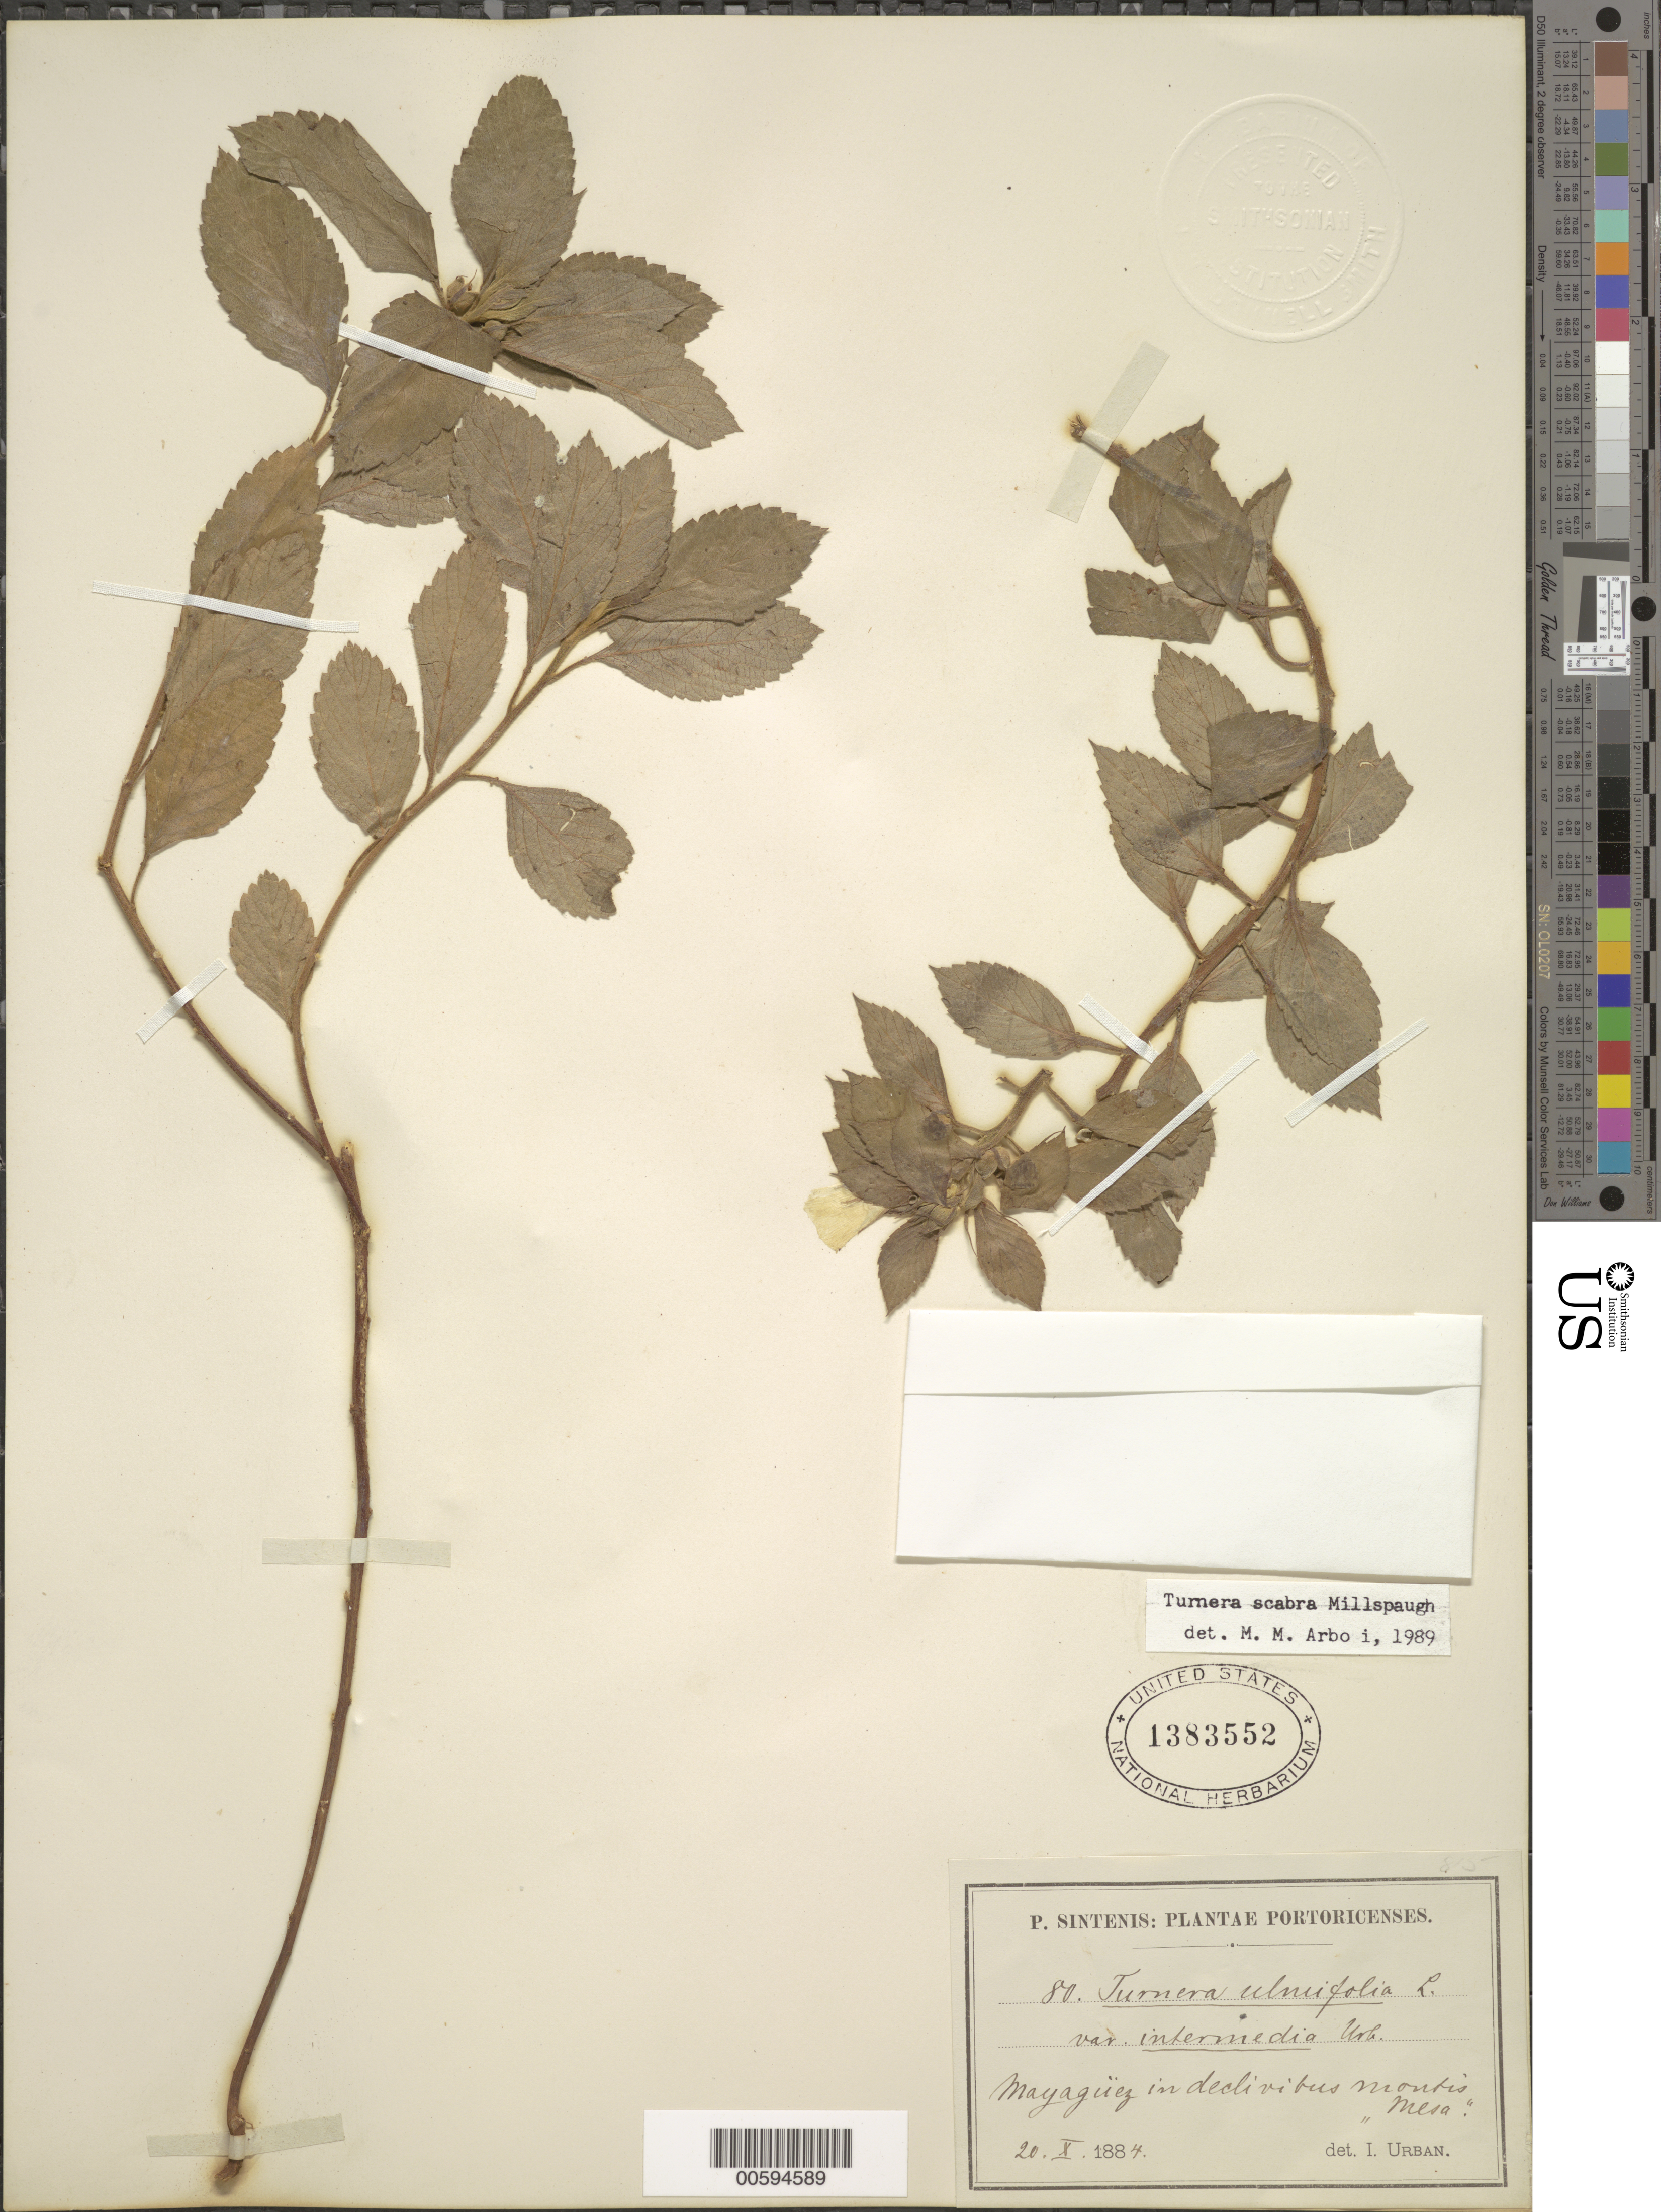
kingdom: Plantae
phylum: Tracheophyta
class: Magnoliopsida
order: Malpighiales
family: Turneraceae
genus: Turnera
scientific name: Turnera scabra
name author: Millsp.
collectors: P. Sintenis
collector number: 80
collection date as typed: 20 Oct 1884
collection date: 1884-10-20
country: Puerto Rico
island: Greater Antilles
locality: Mayagüez, in declivibus montis "Mesa"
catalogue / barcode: US 1383552